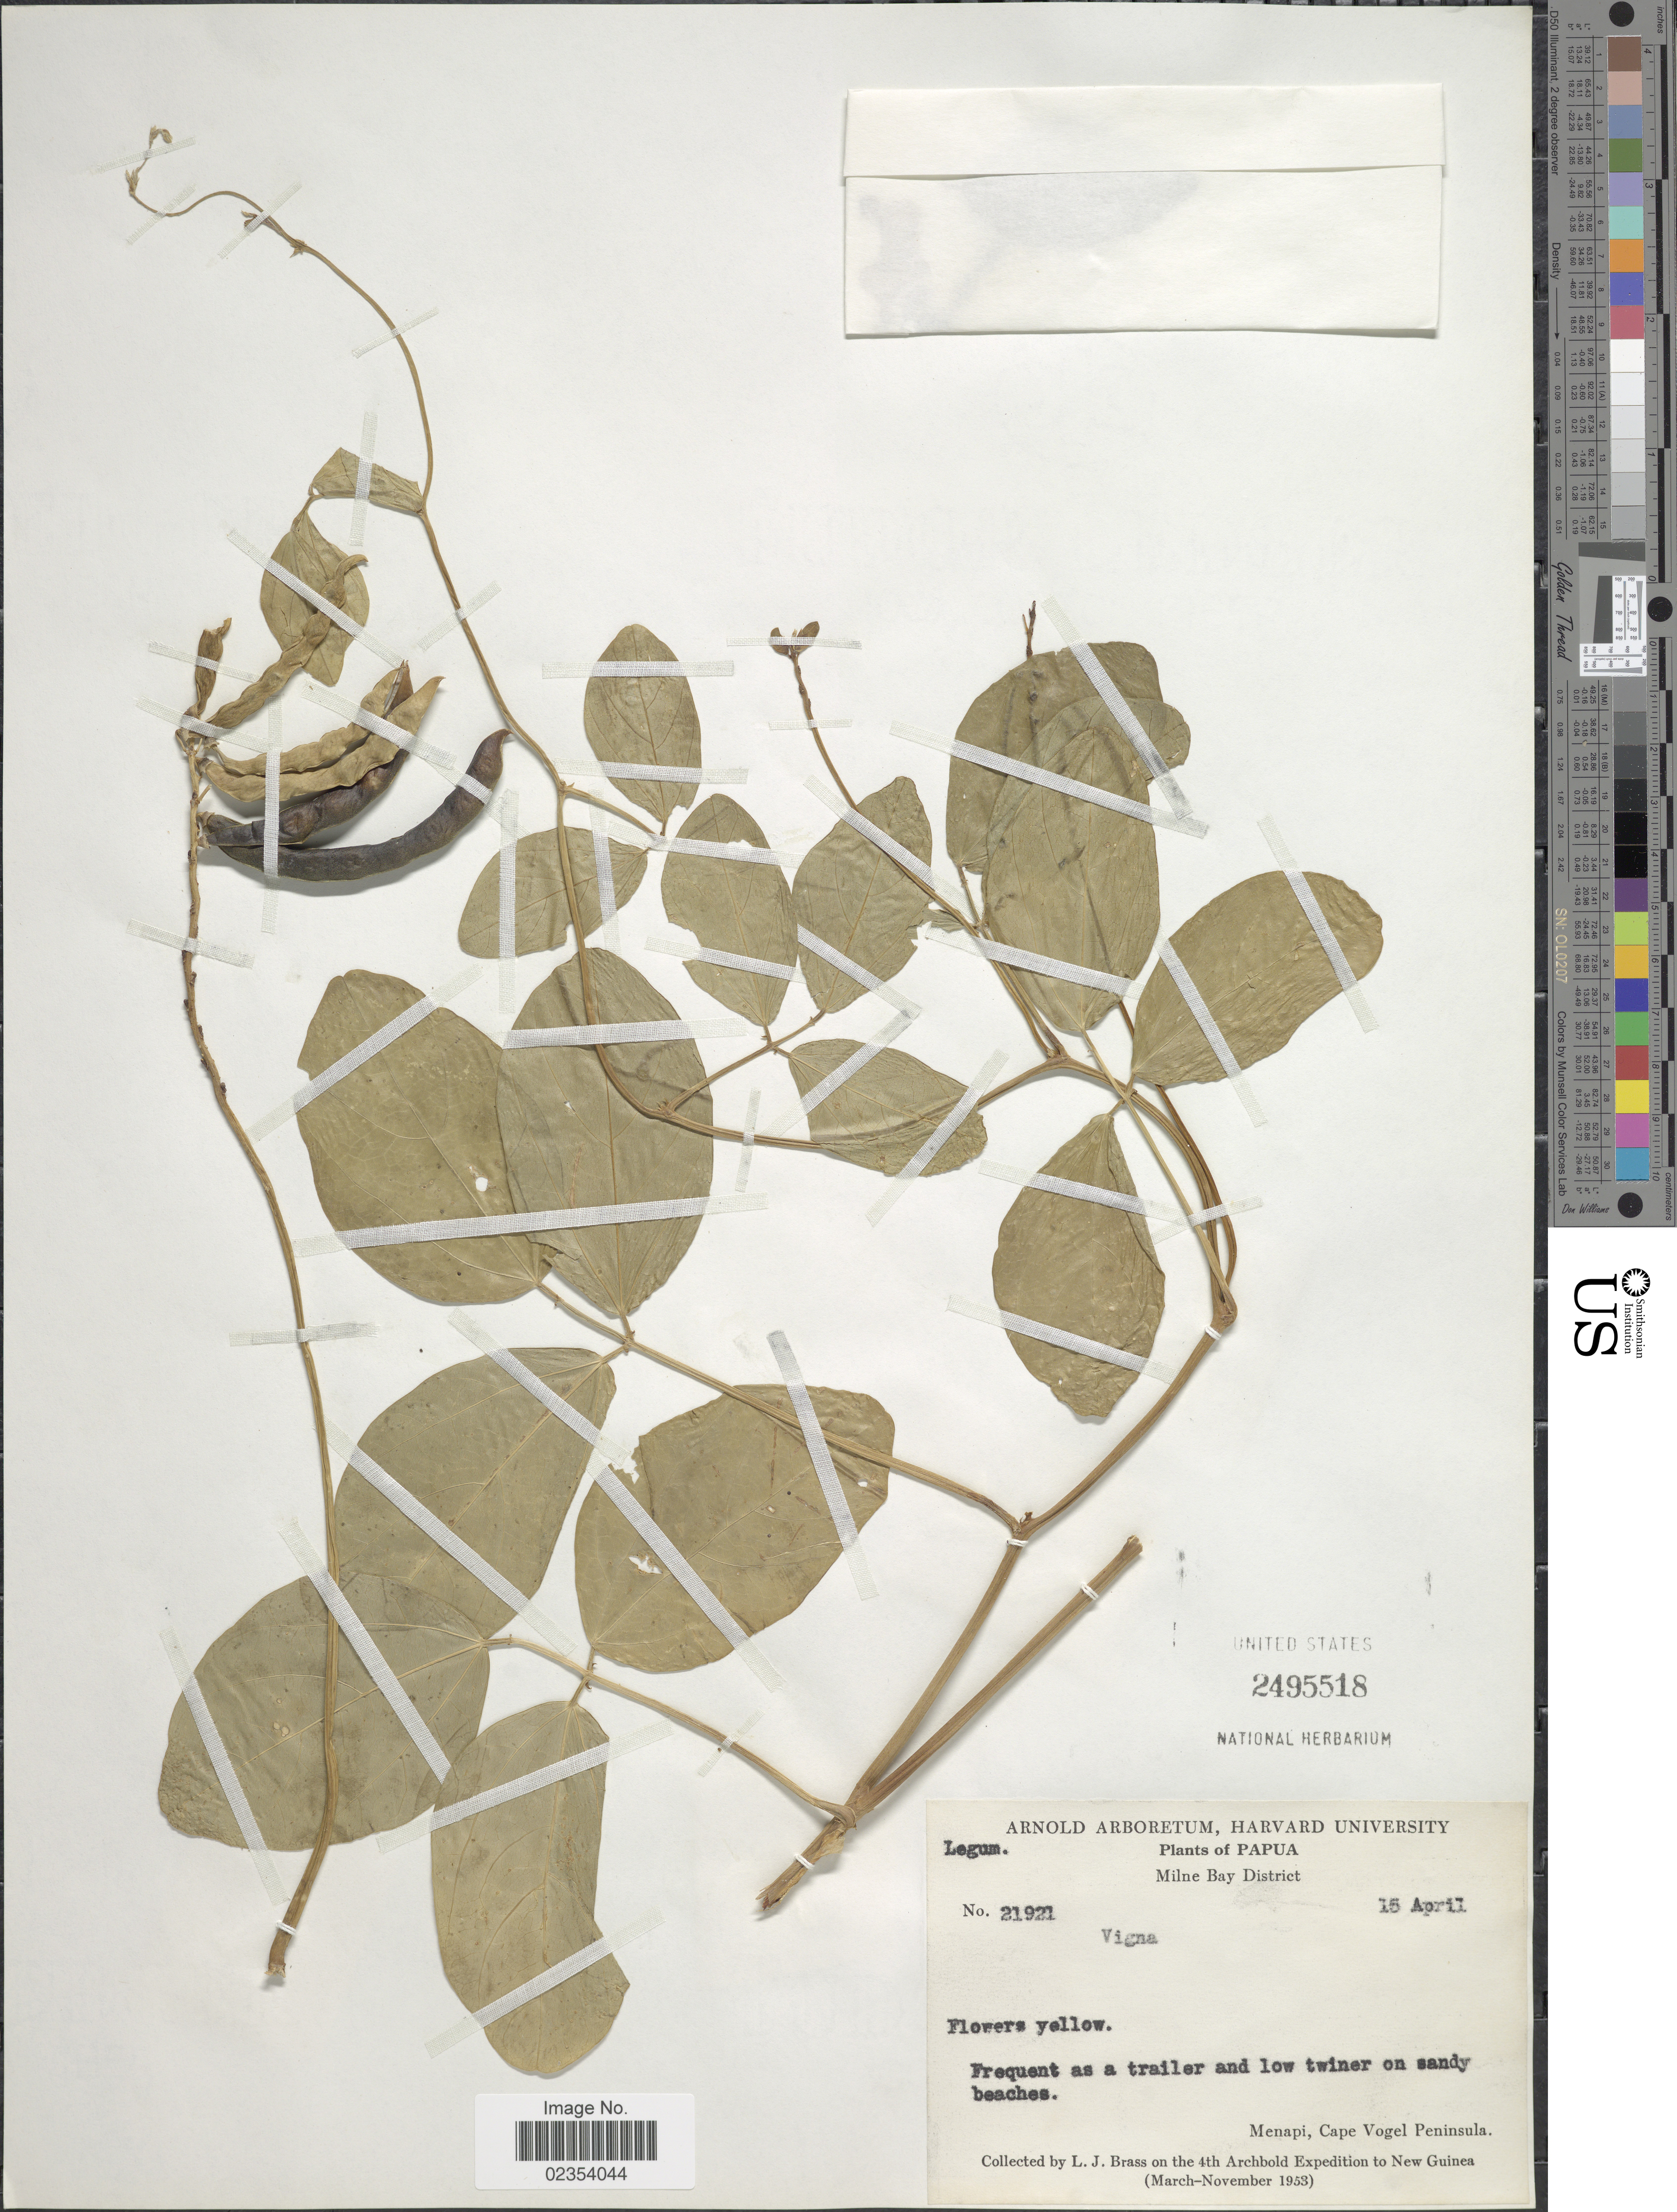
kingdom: Plantae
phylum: Tracheophyta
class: Magnoliopsida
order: Fabales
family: Fabaceae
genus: Vigna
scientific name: Vigna marina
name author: (Burm.) Merr.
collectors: L. J. Brass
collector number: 21921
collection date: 1953-04-15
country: Papua New Guinea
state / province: Milne Bay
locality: Milne Bay District. Menapi, Cape Vogel Peninsula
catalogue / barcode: US 2495518